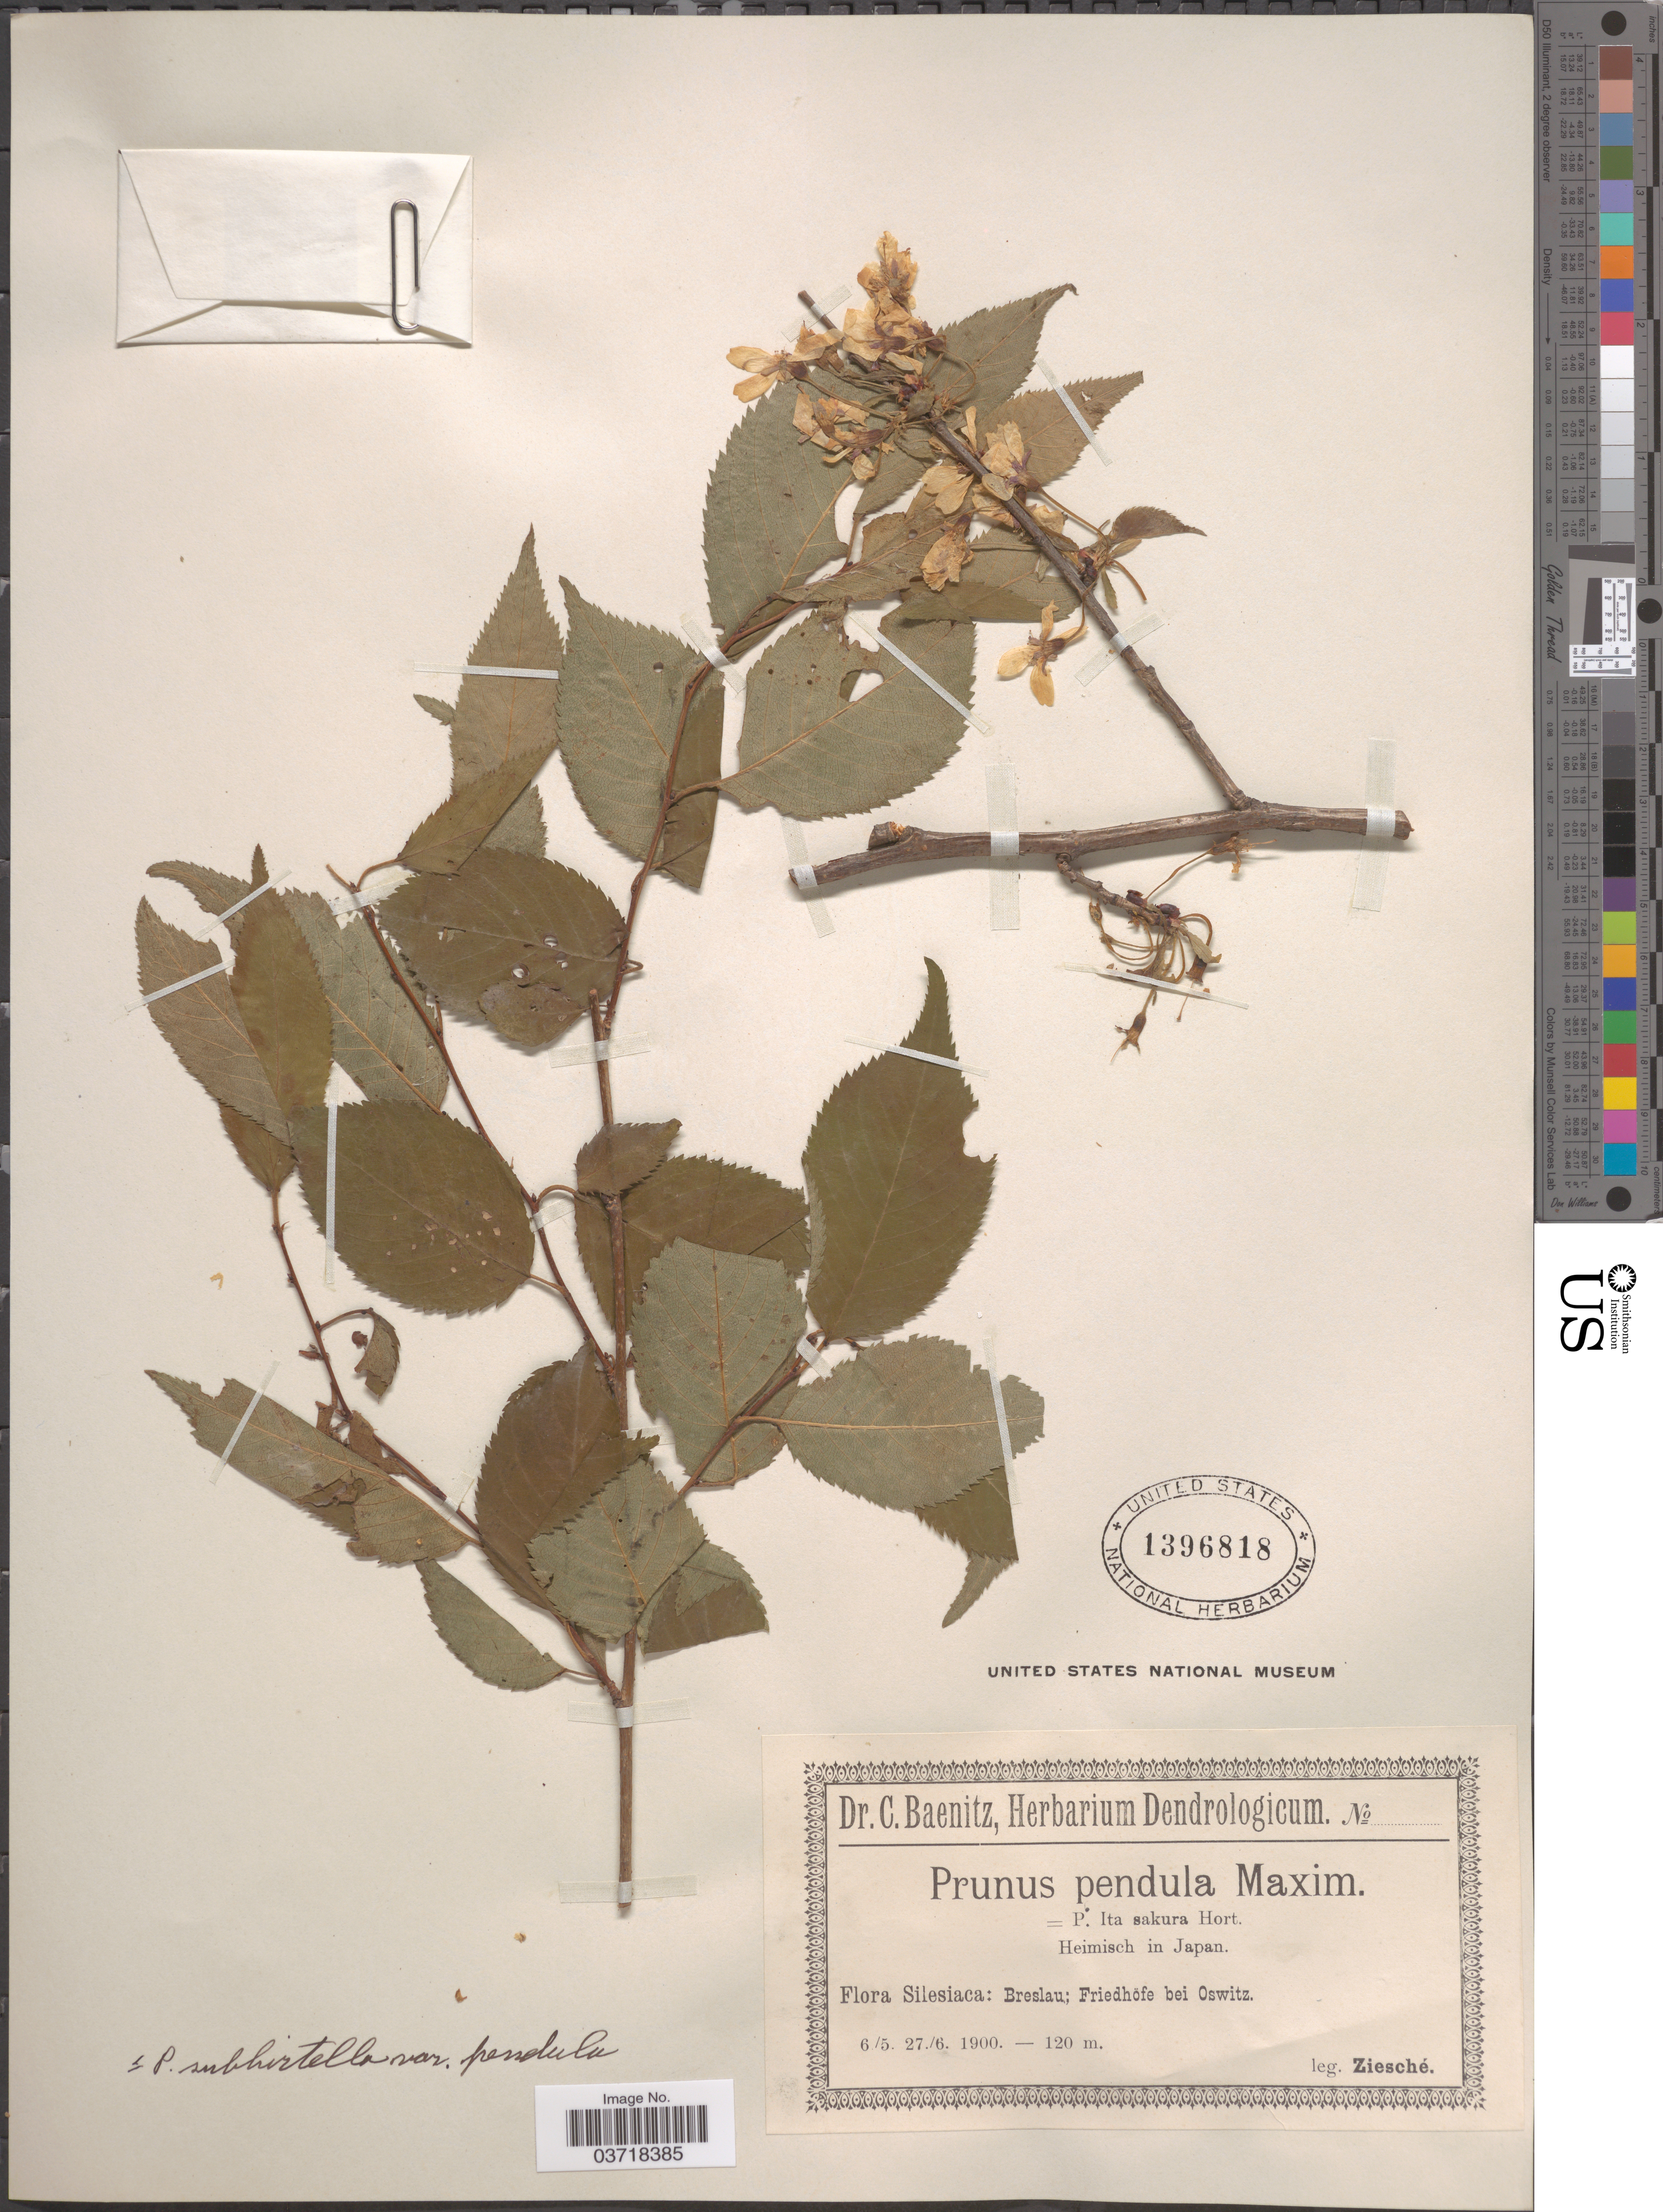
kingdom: Plantae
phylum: Tracheophyta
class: Magnoliopsida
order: Rosales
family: Rosaceae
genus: Prunus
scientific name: Prunus subhirtella var. pendula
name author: Tanaka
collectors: Ziesché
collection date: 1900-05-06/1900-06-27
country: Poland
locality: Silesiaca: Breslau; Friedhöfe bei Oswitz.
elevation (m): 120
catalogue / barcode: US 1396818